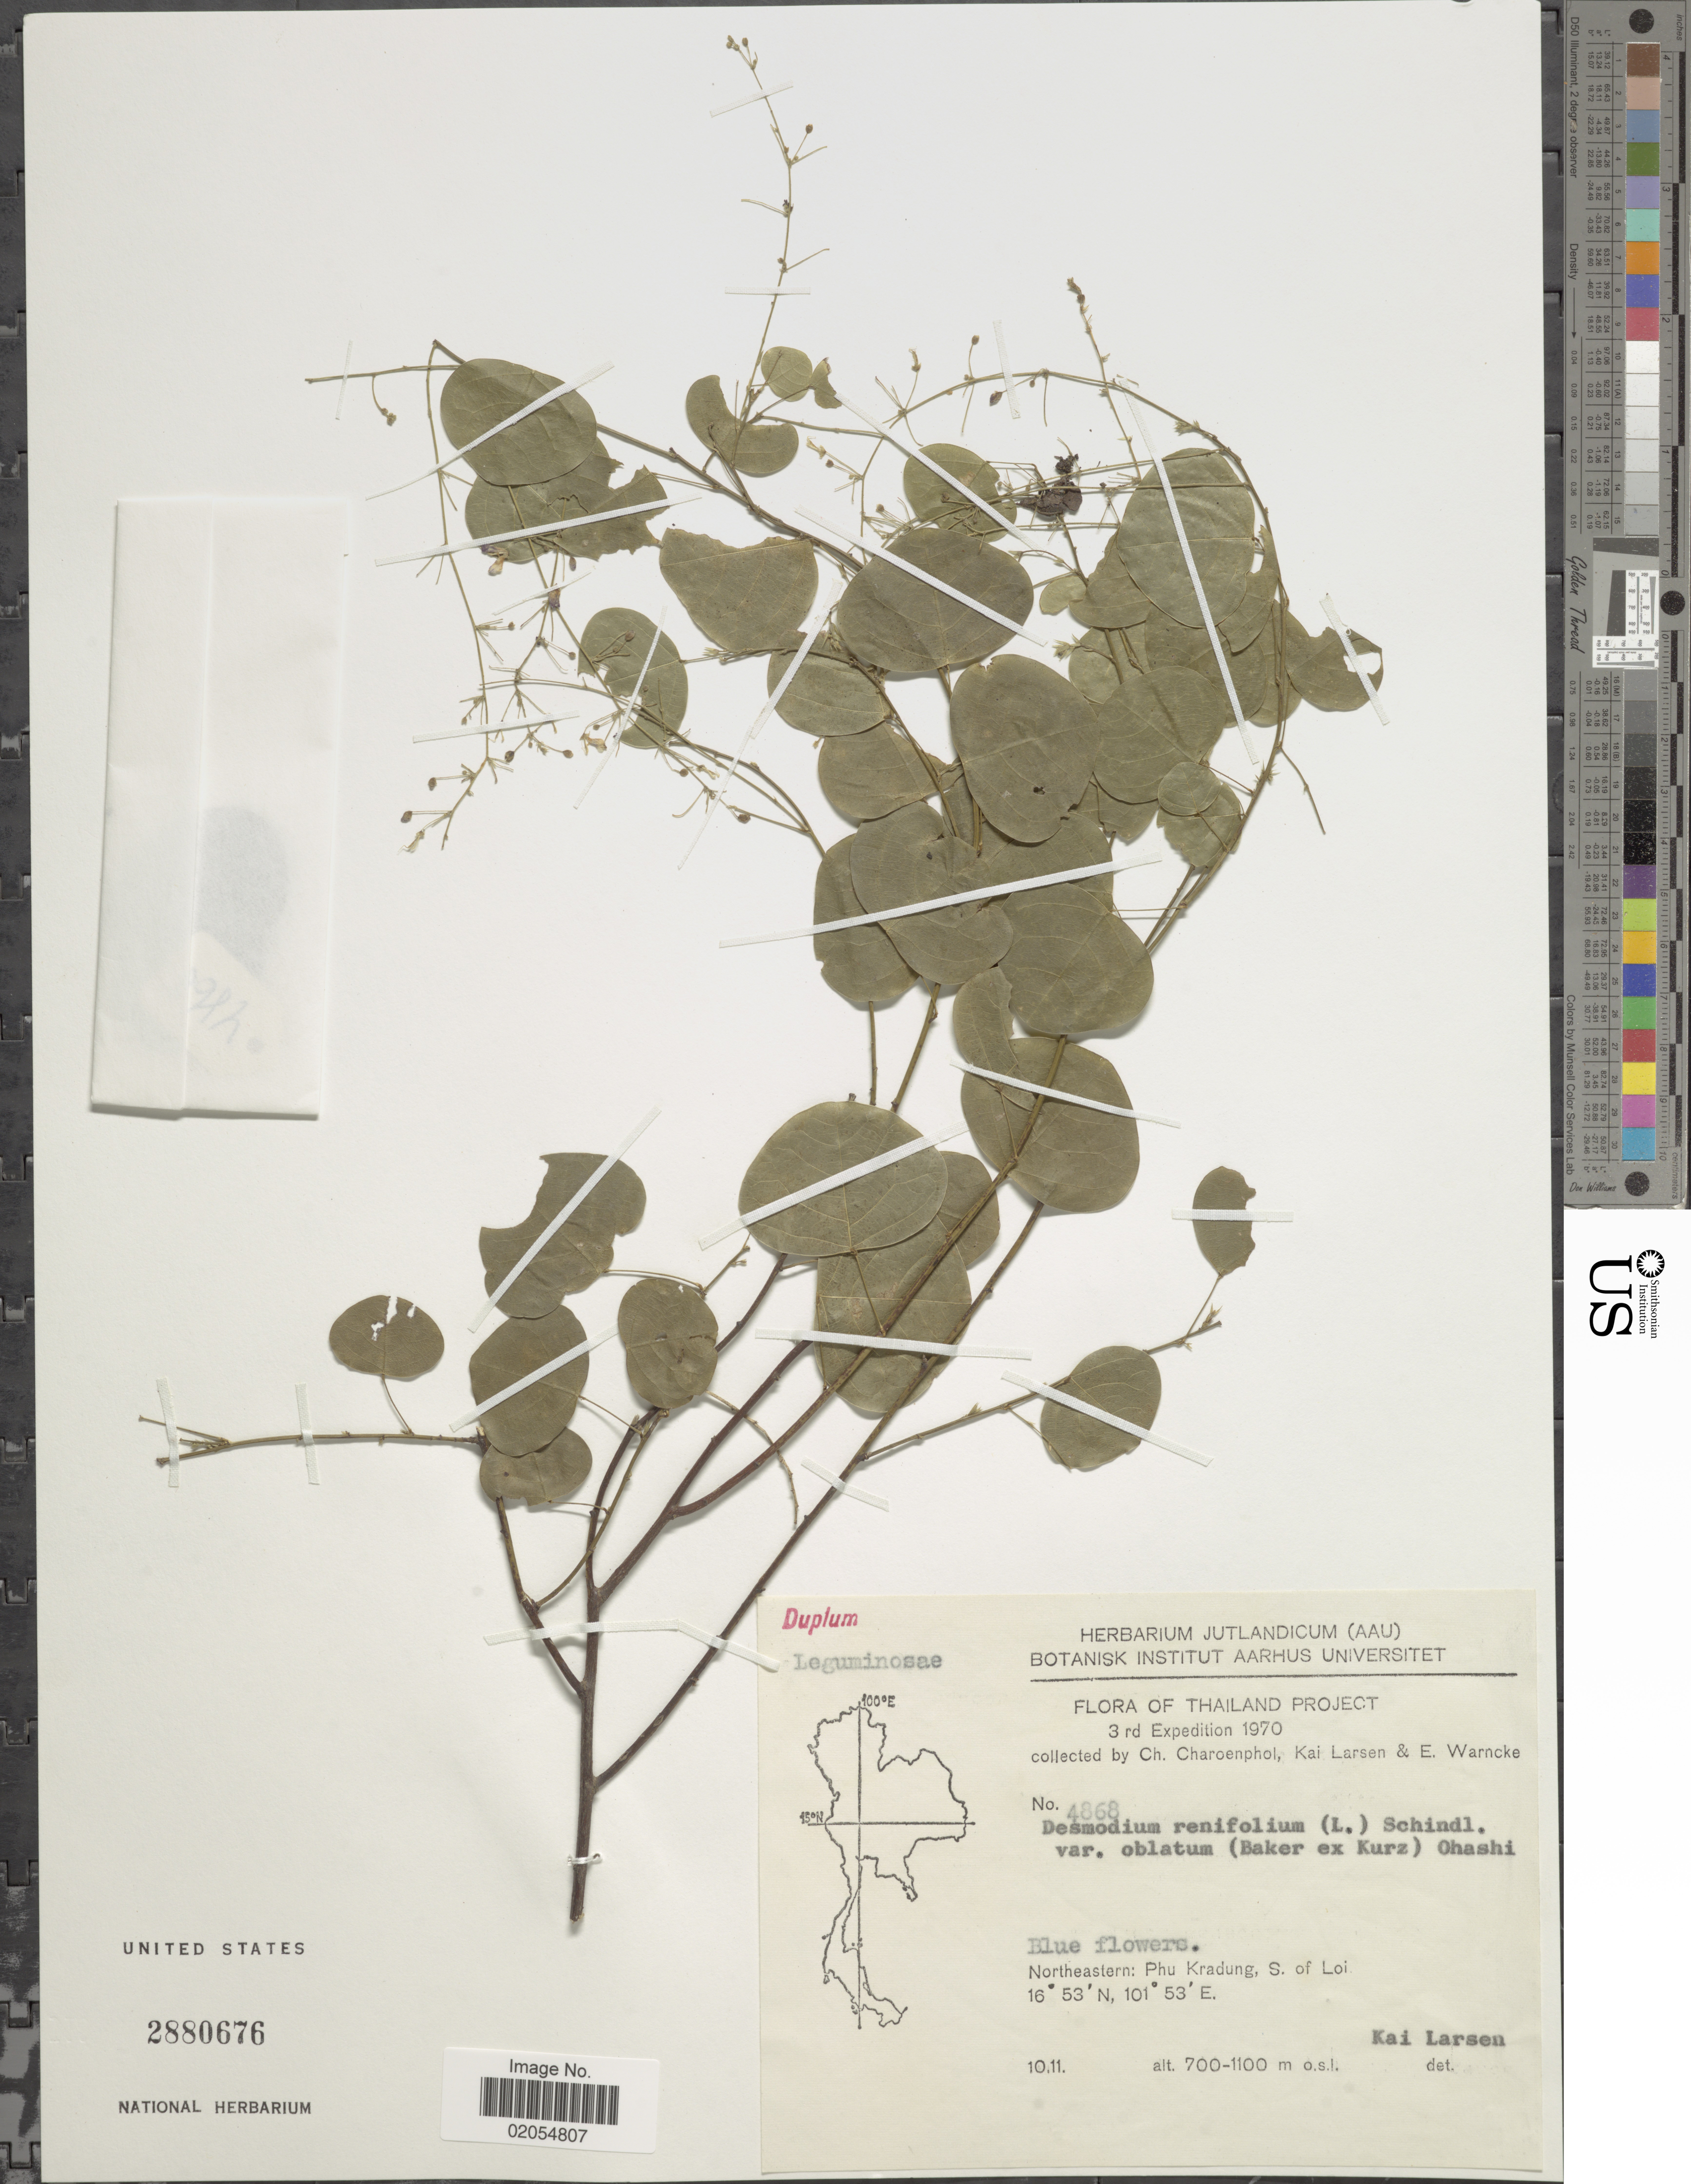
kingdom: Plantae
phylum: Tracheophyta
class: Magnoliopsida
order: Fabales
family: Fabaceae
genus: Huangtcia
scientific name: Huangtcia oblata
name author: (Baker ex Kurz) H. Ohashi & K. Ohashi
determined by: Strong, Mark T., (BOT), Smithsonian Institution - National Museum of Natural History (UNITED STATES)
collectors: C. Charoenphol, K. Larsen & E. Warncke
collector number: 4868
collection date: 1970-11-10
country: Thailand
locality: Northeastern: Phu Kradung, S. of Loi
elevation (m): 700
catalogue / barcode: US 2880676